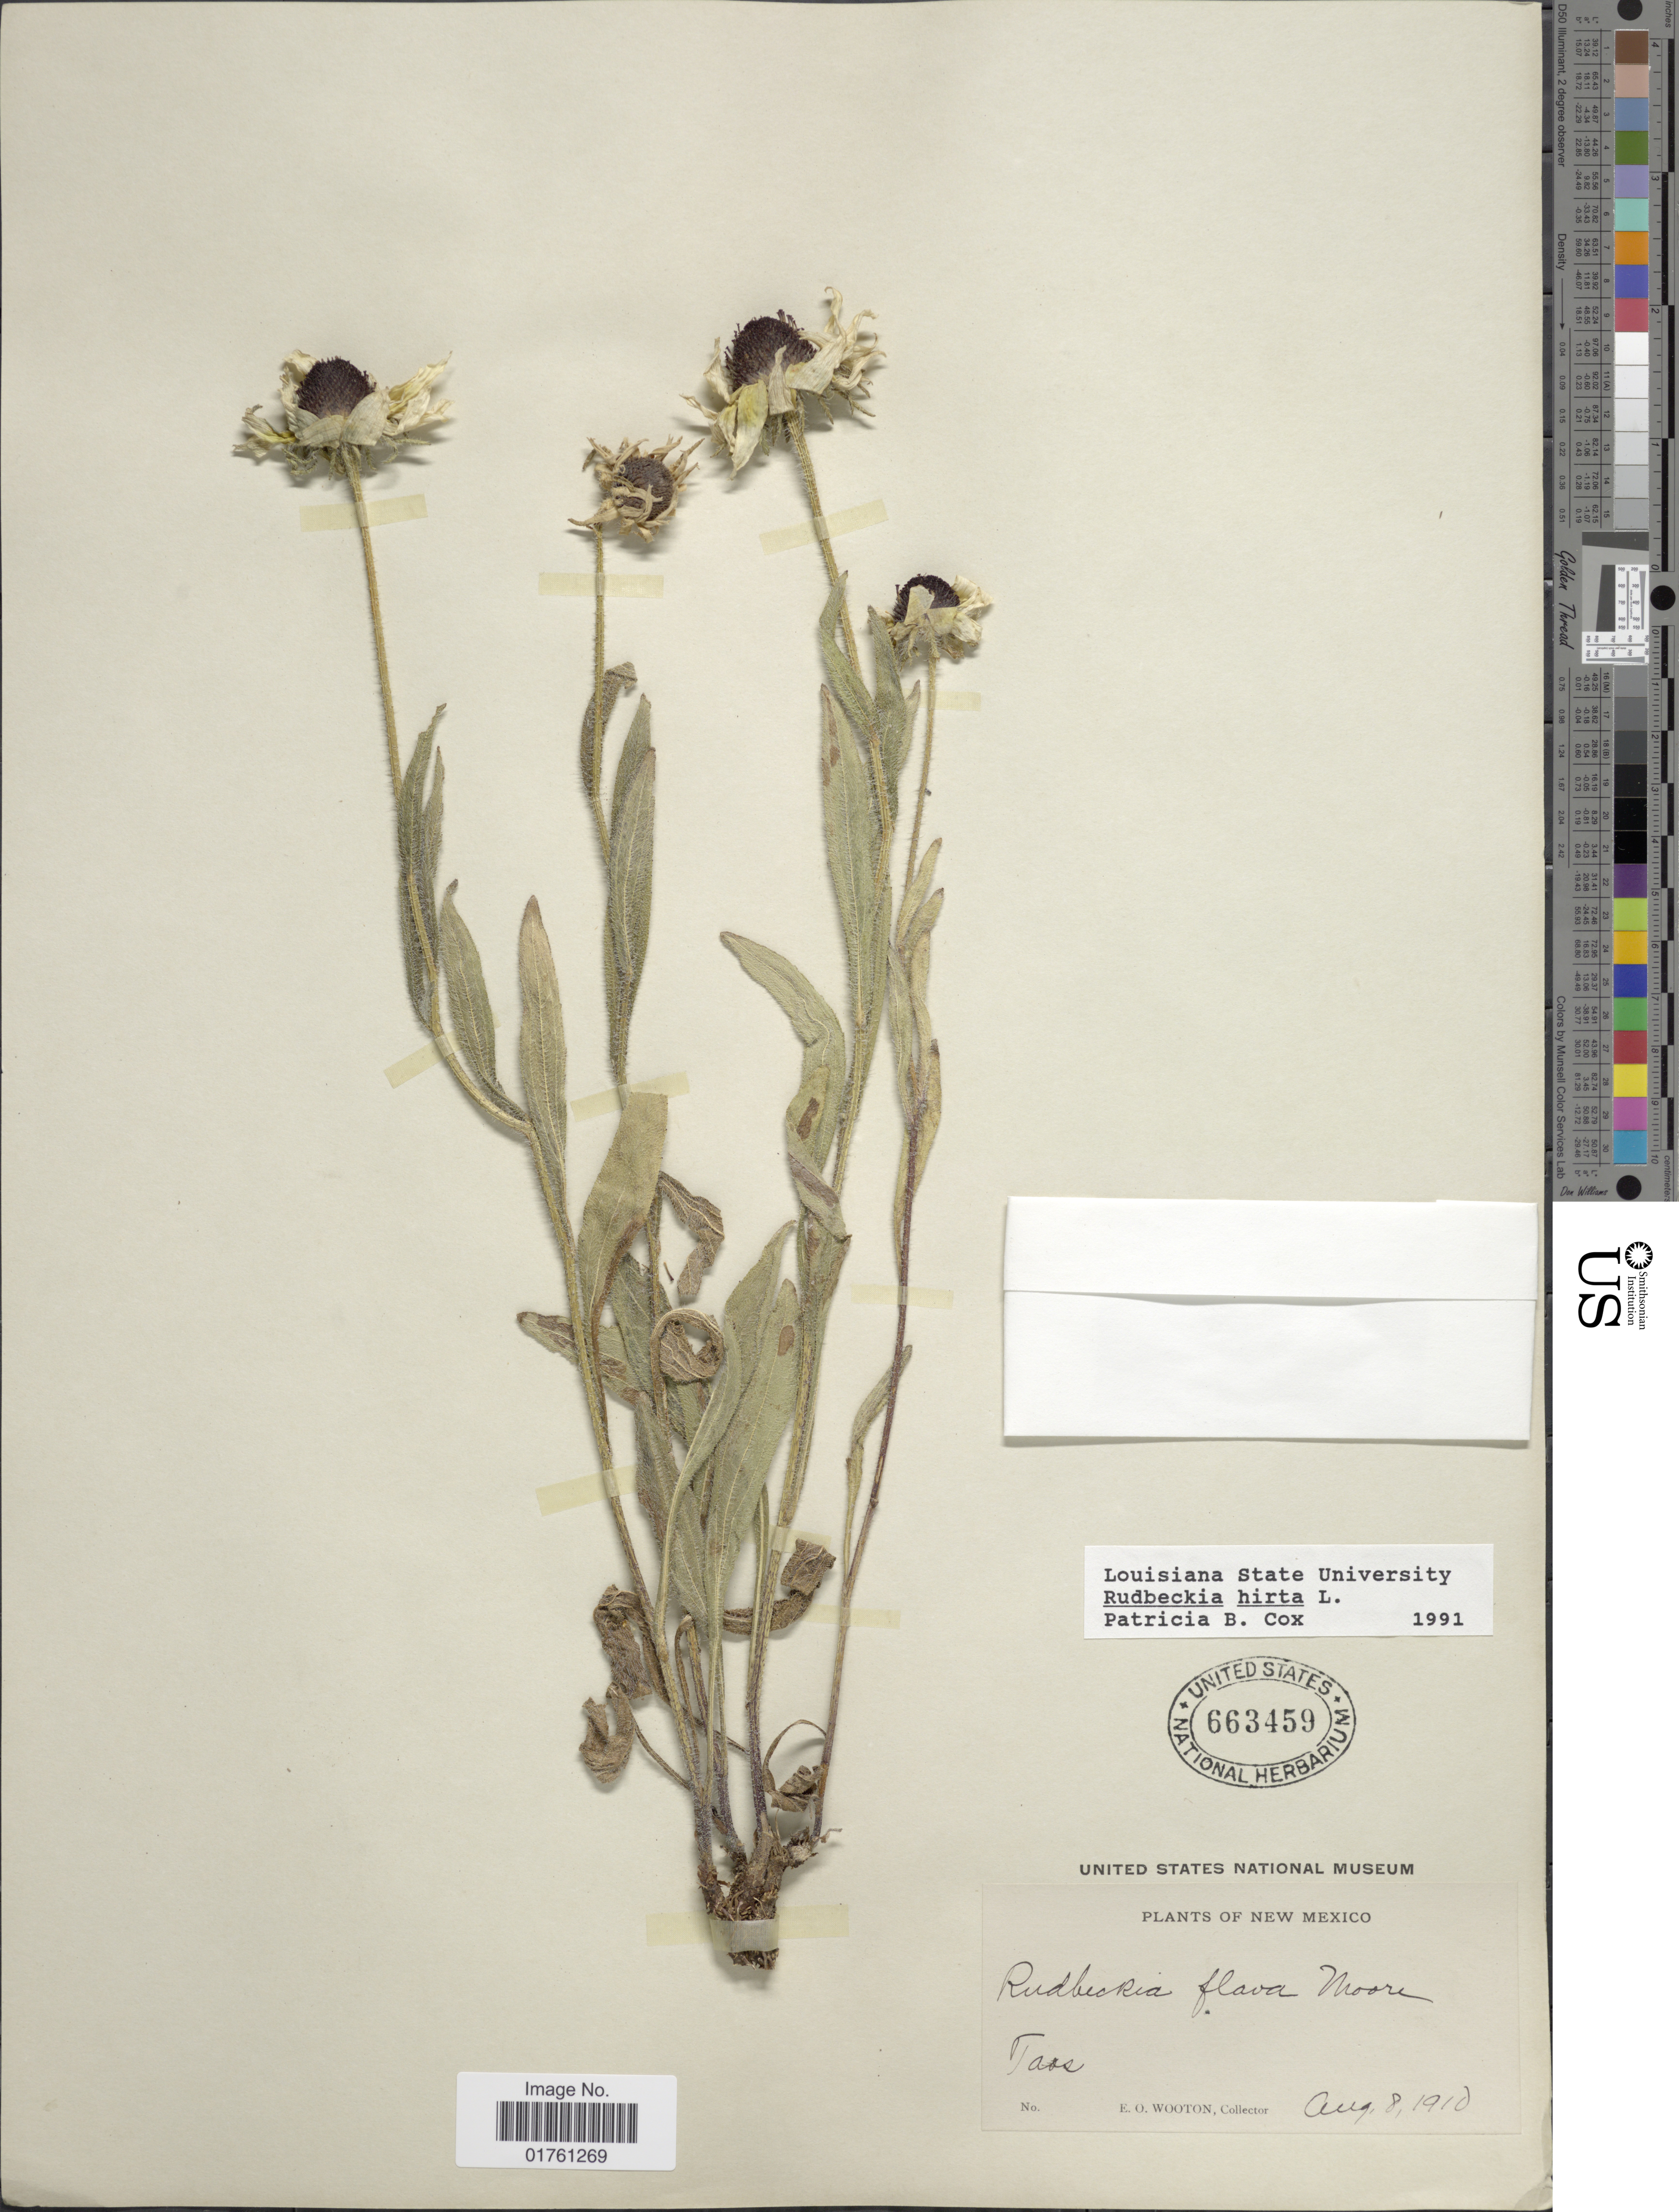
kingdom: Plantae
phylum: Tracheophyta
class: Magnoliopsida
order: Asterales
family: Asteraceae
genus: Rudbeckia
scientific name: Rudbeckia hirta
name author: L.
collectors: E. O. Wooton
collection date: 1910-08-08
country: United States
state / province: New Mexico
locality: Tass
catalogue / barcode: US 663459